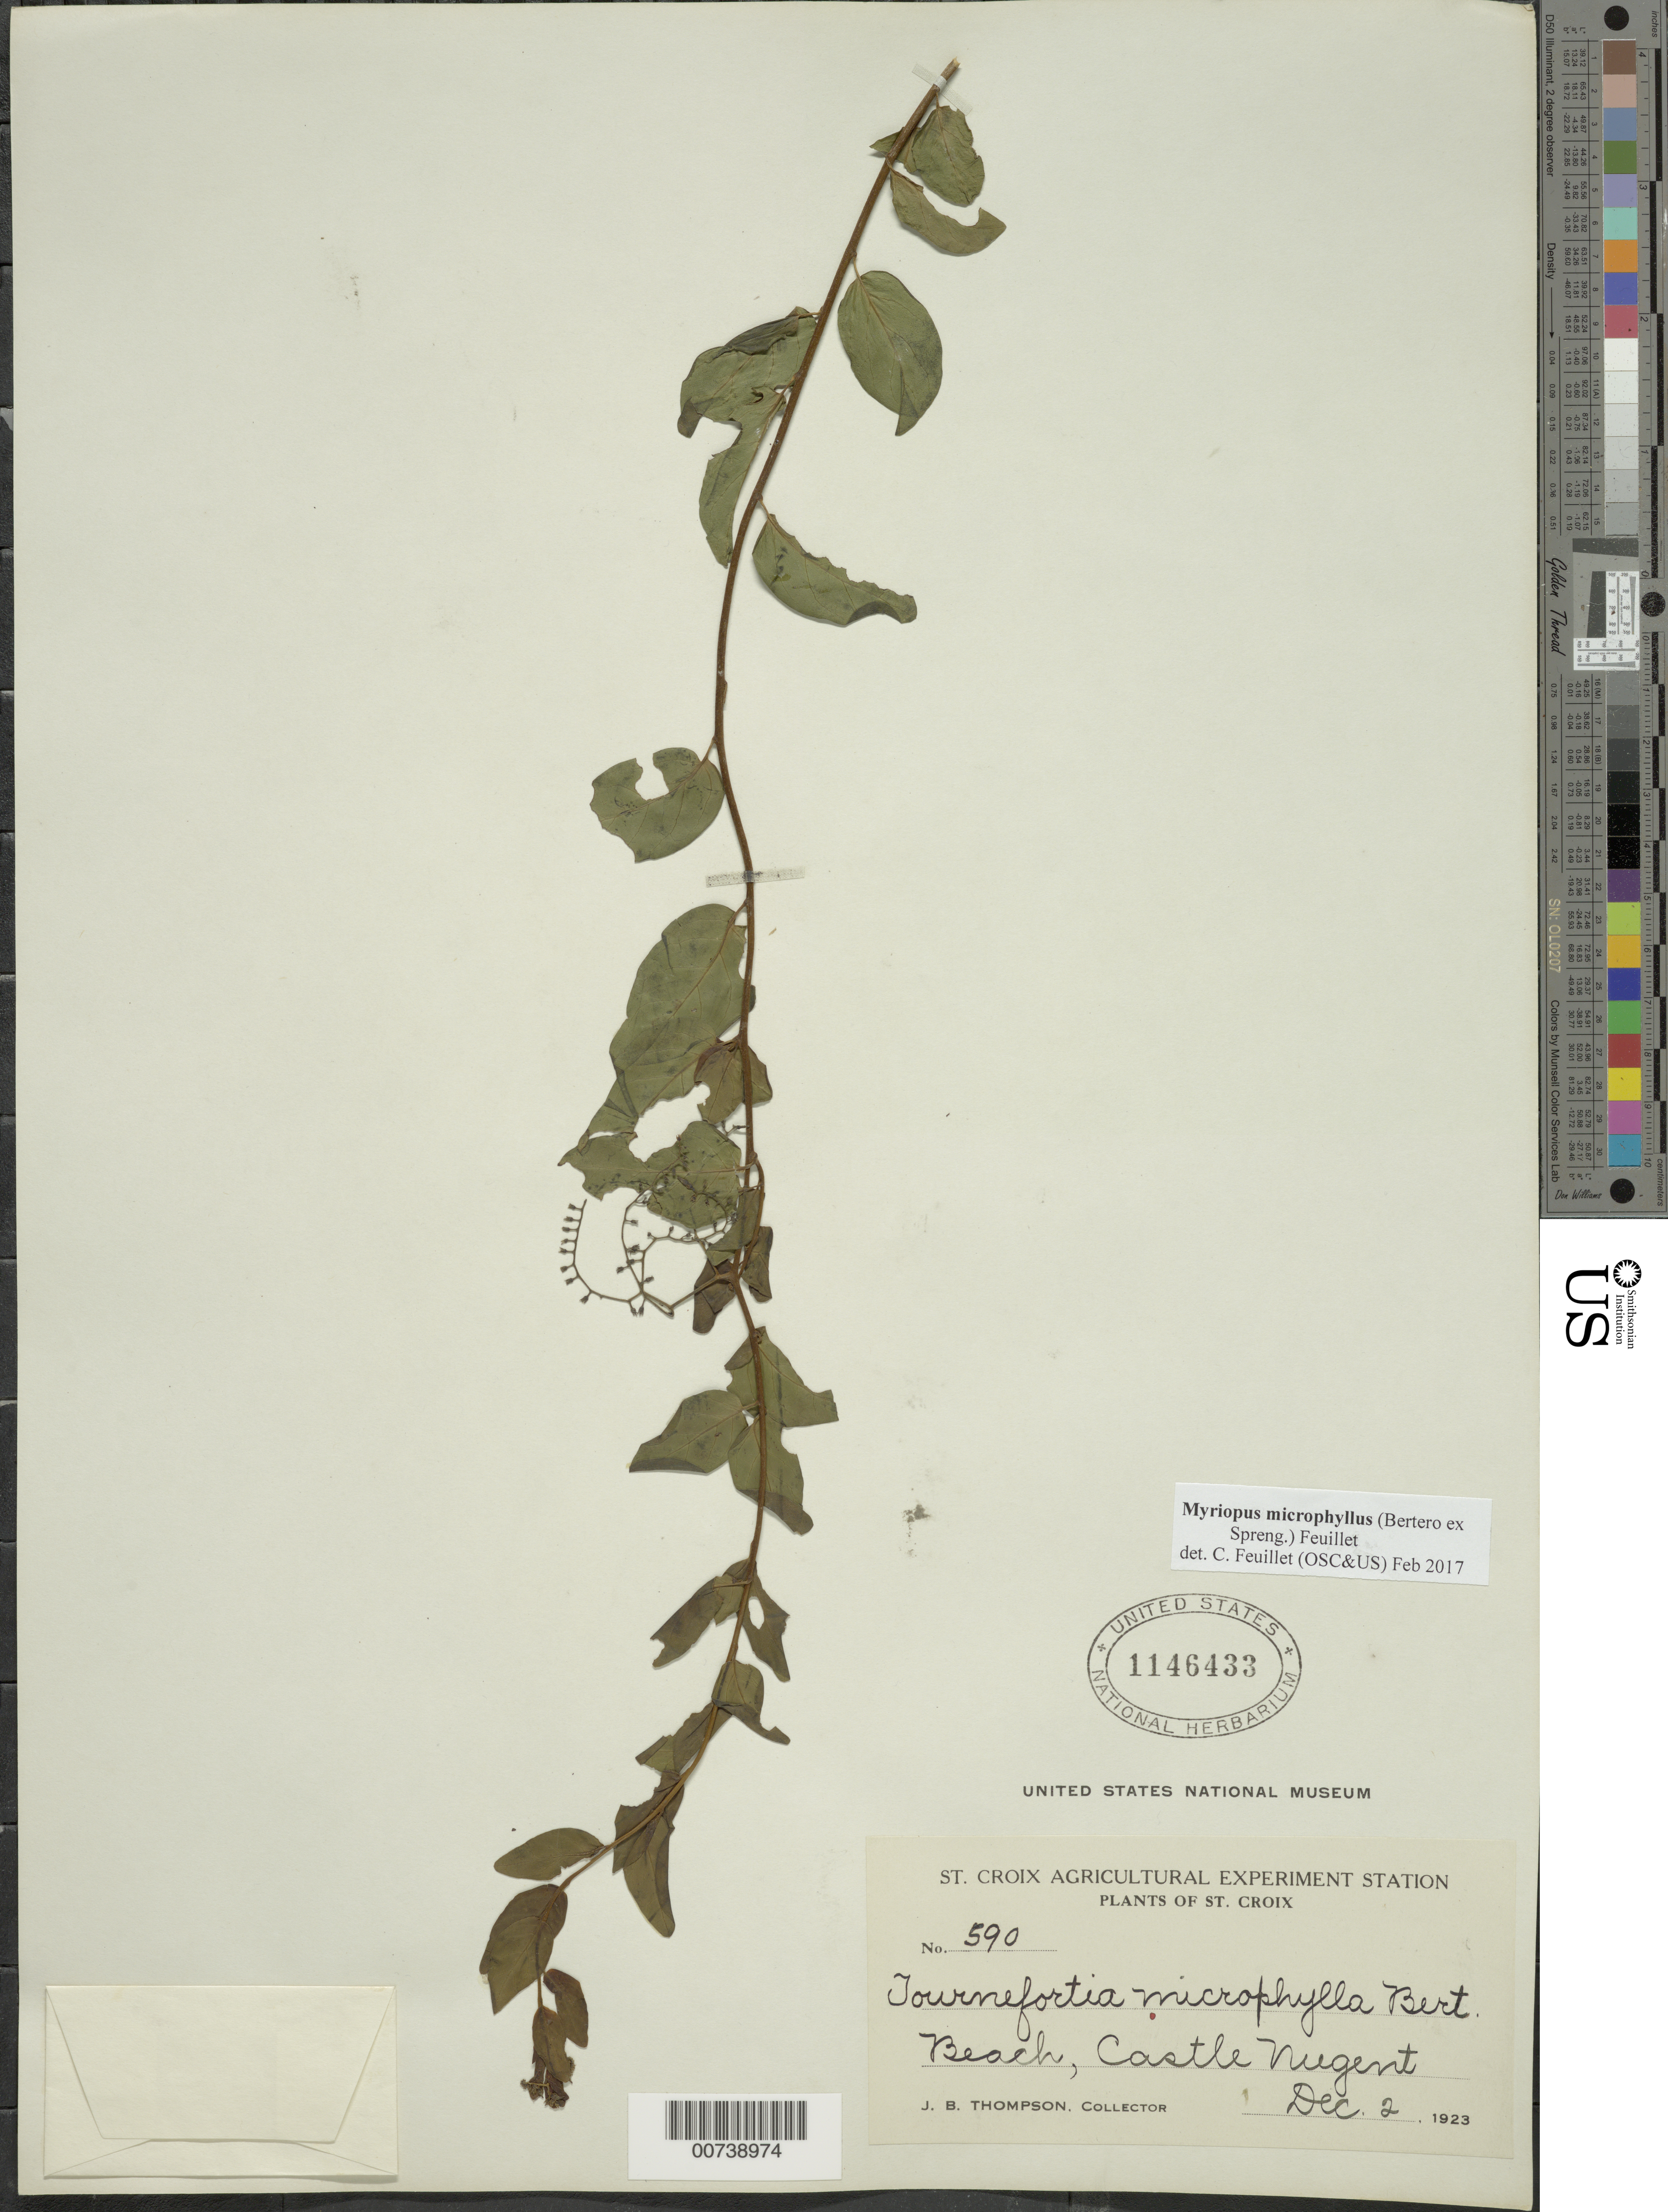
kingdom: Plantae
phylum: Tracheophyta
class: Magnoliopsida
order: Boraginales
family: Heliotropiaceae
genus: Myriopus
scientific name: Myriopus microphyllus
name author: (Bertero ex Spreng.) Feuillet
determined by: Feuillet, C.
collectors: J. B. Thompson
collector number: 590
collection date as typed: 02 Dec 1923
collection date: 1923-12-02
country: U.S. Virgin Islands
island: St. Croix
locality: Beach, Castle Nugent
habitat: Beach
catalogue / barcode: US 1146433